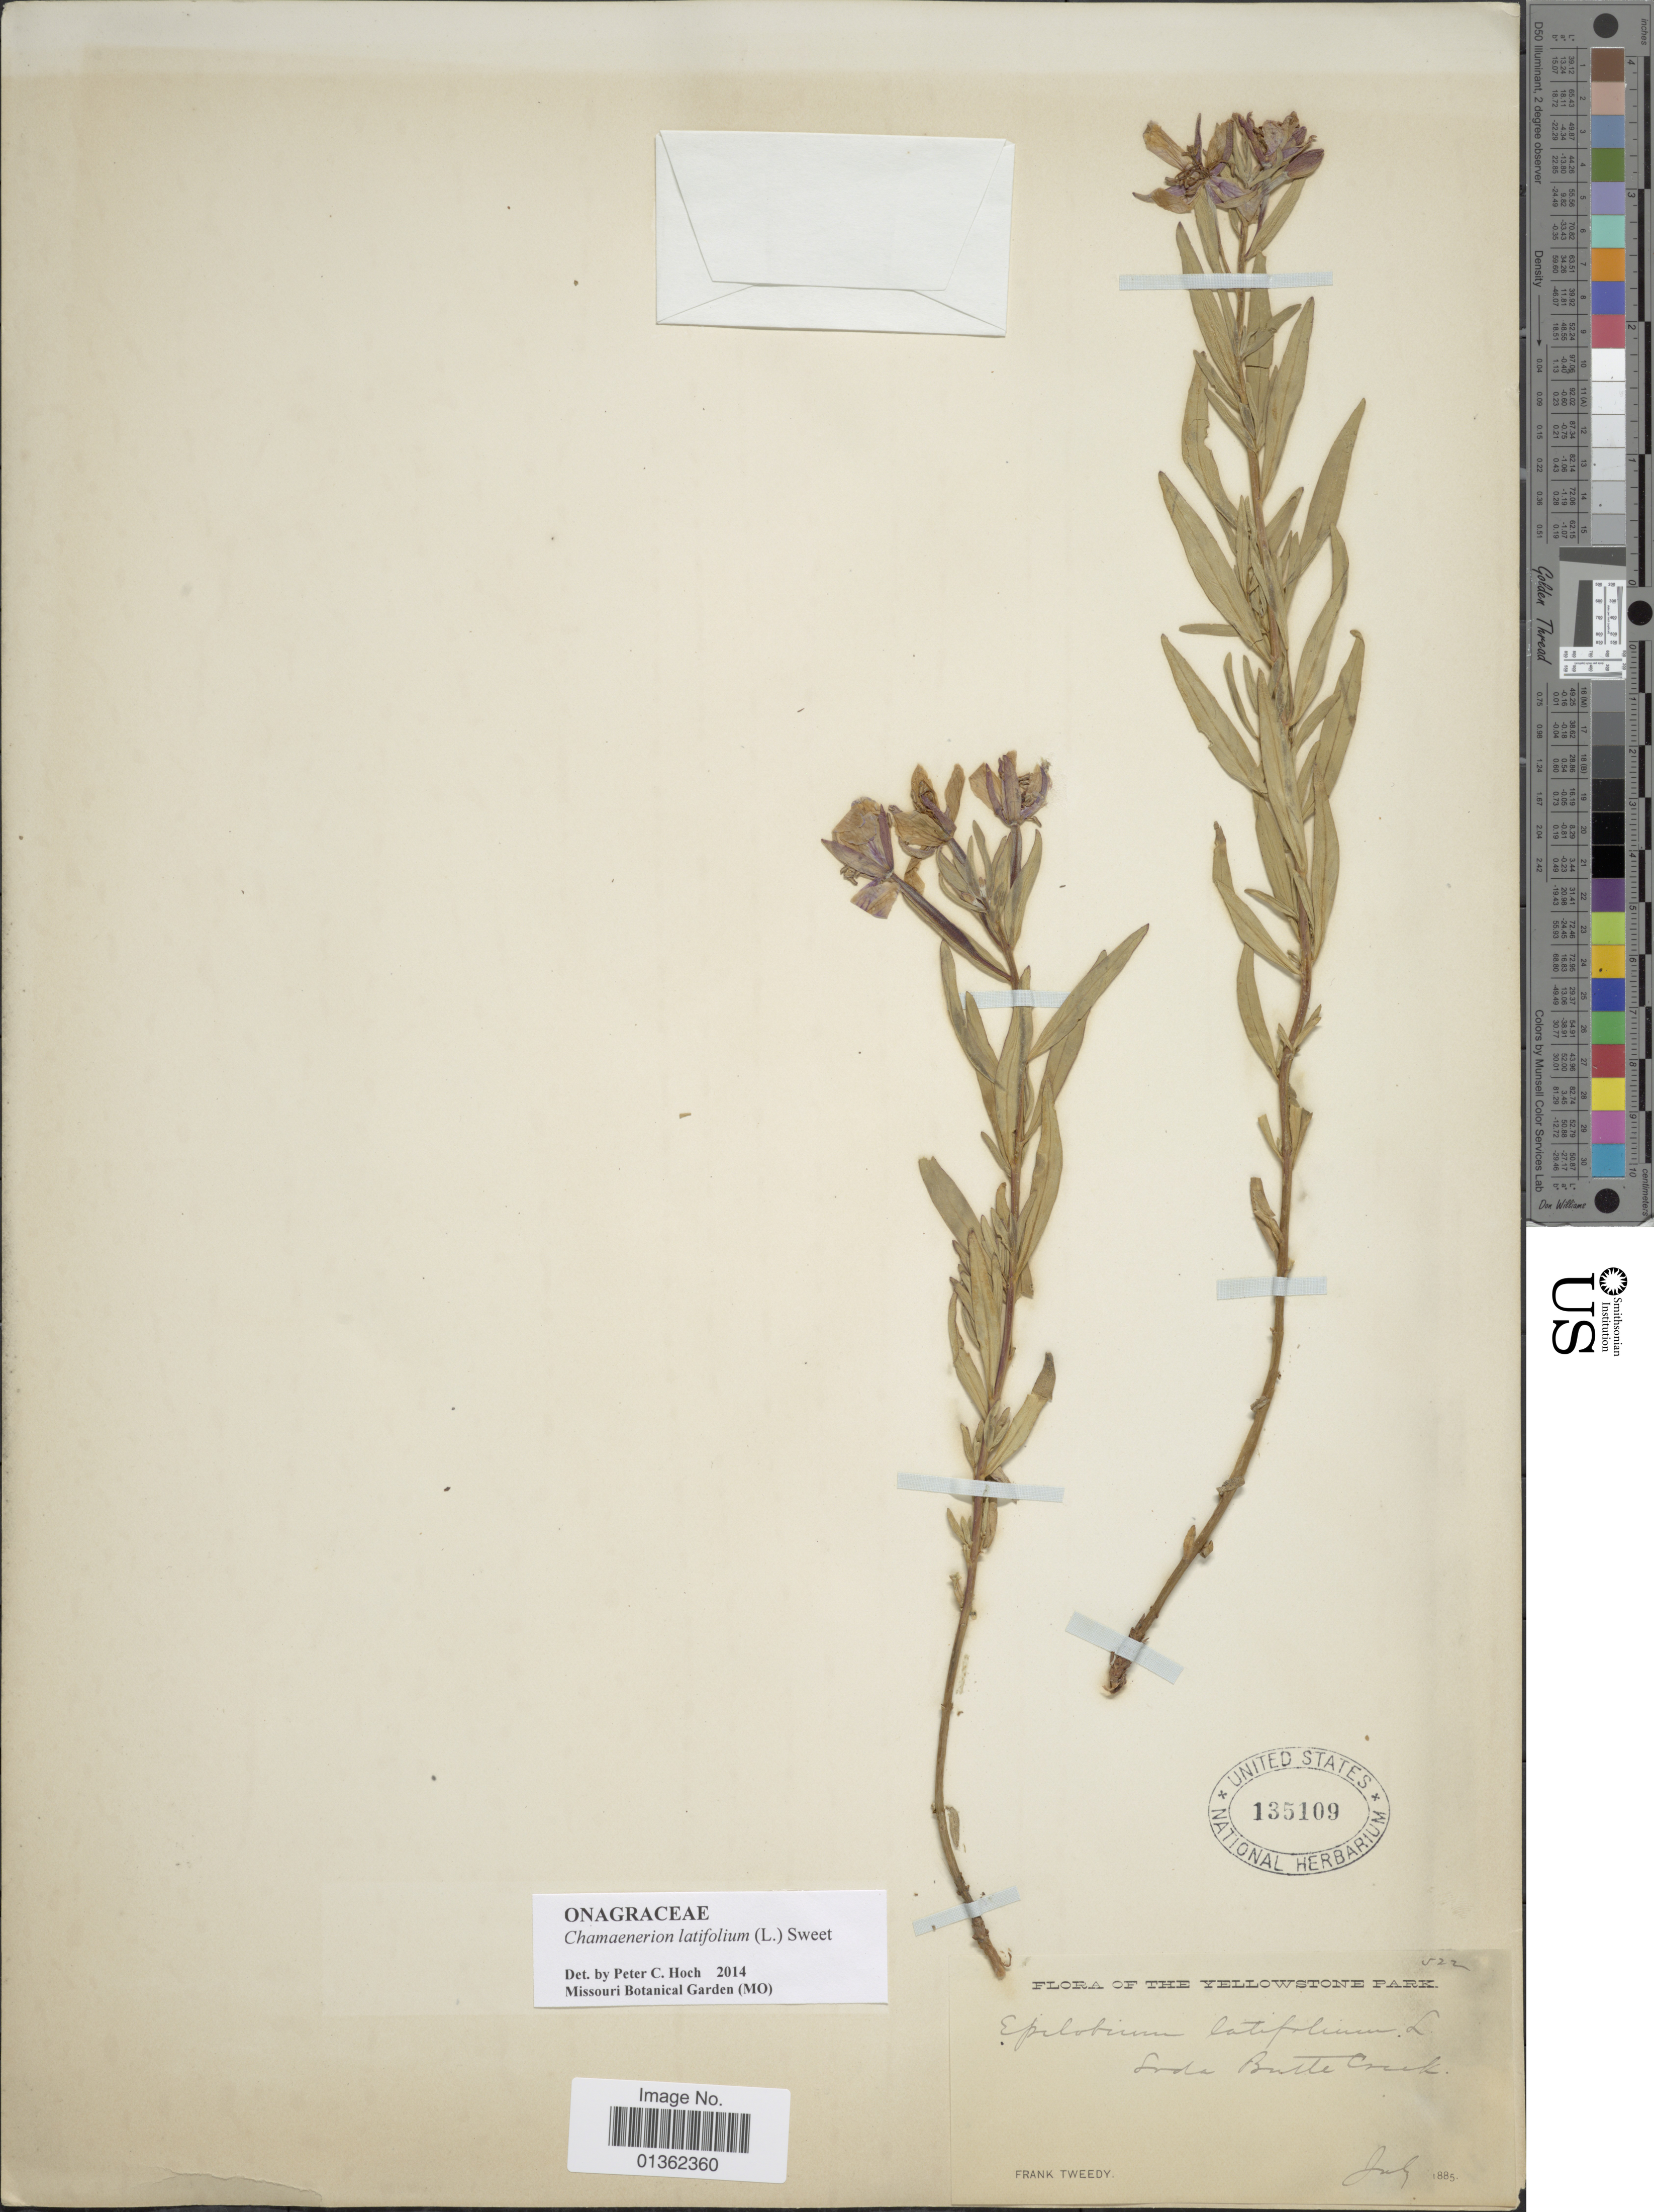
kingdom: Plantae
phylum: Tracheophyta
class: Magnoliopsida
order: Myrtales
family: Onagraceae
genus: Chamaenerion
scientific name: Chamaenerion latifolium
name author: (L.) Th. Fr. & Lange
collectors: F. Tweedy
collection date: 1885-07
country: United States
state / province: Wyoming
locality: Yellowstone Park. Soda Butte Creek.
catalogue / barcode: US 135109